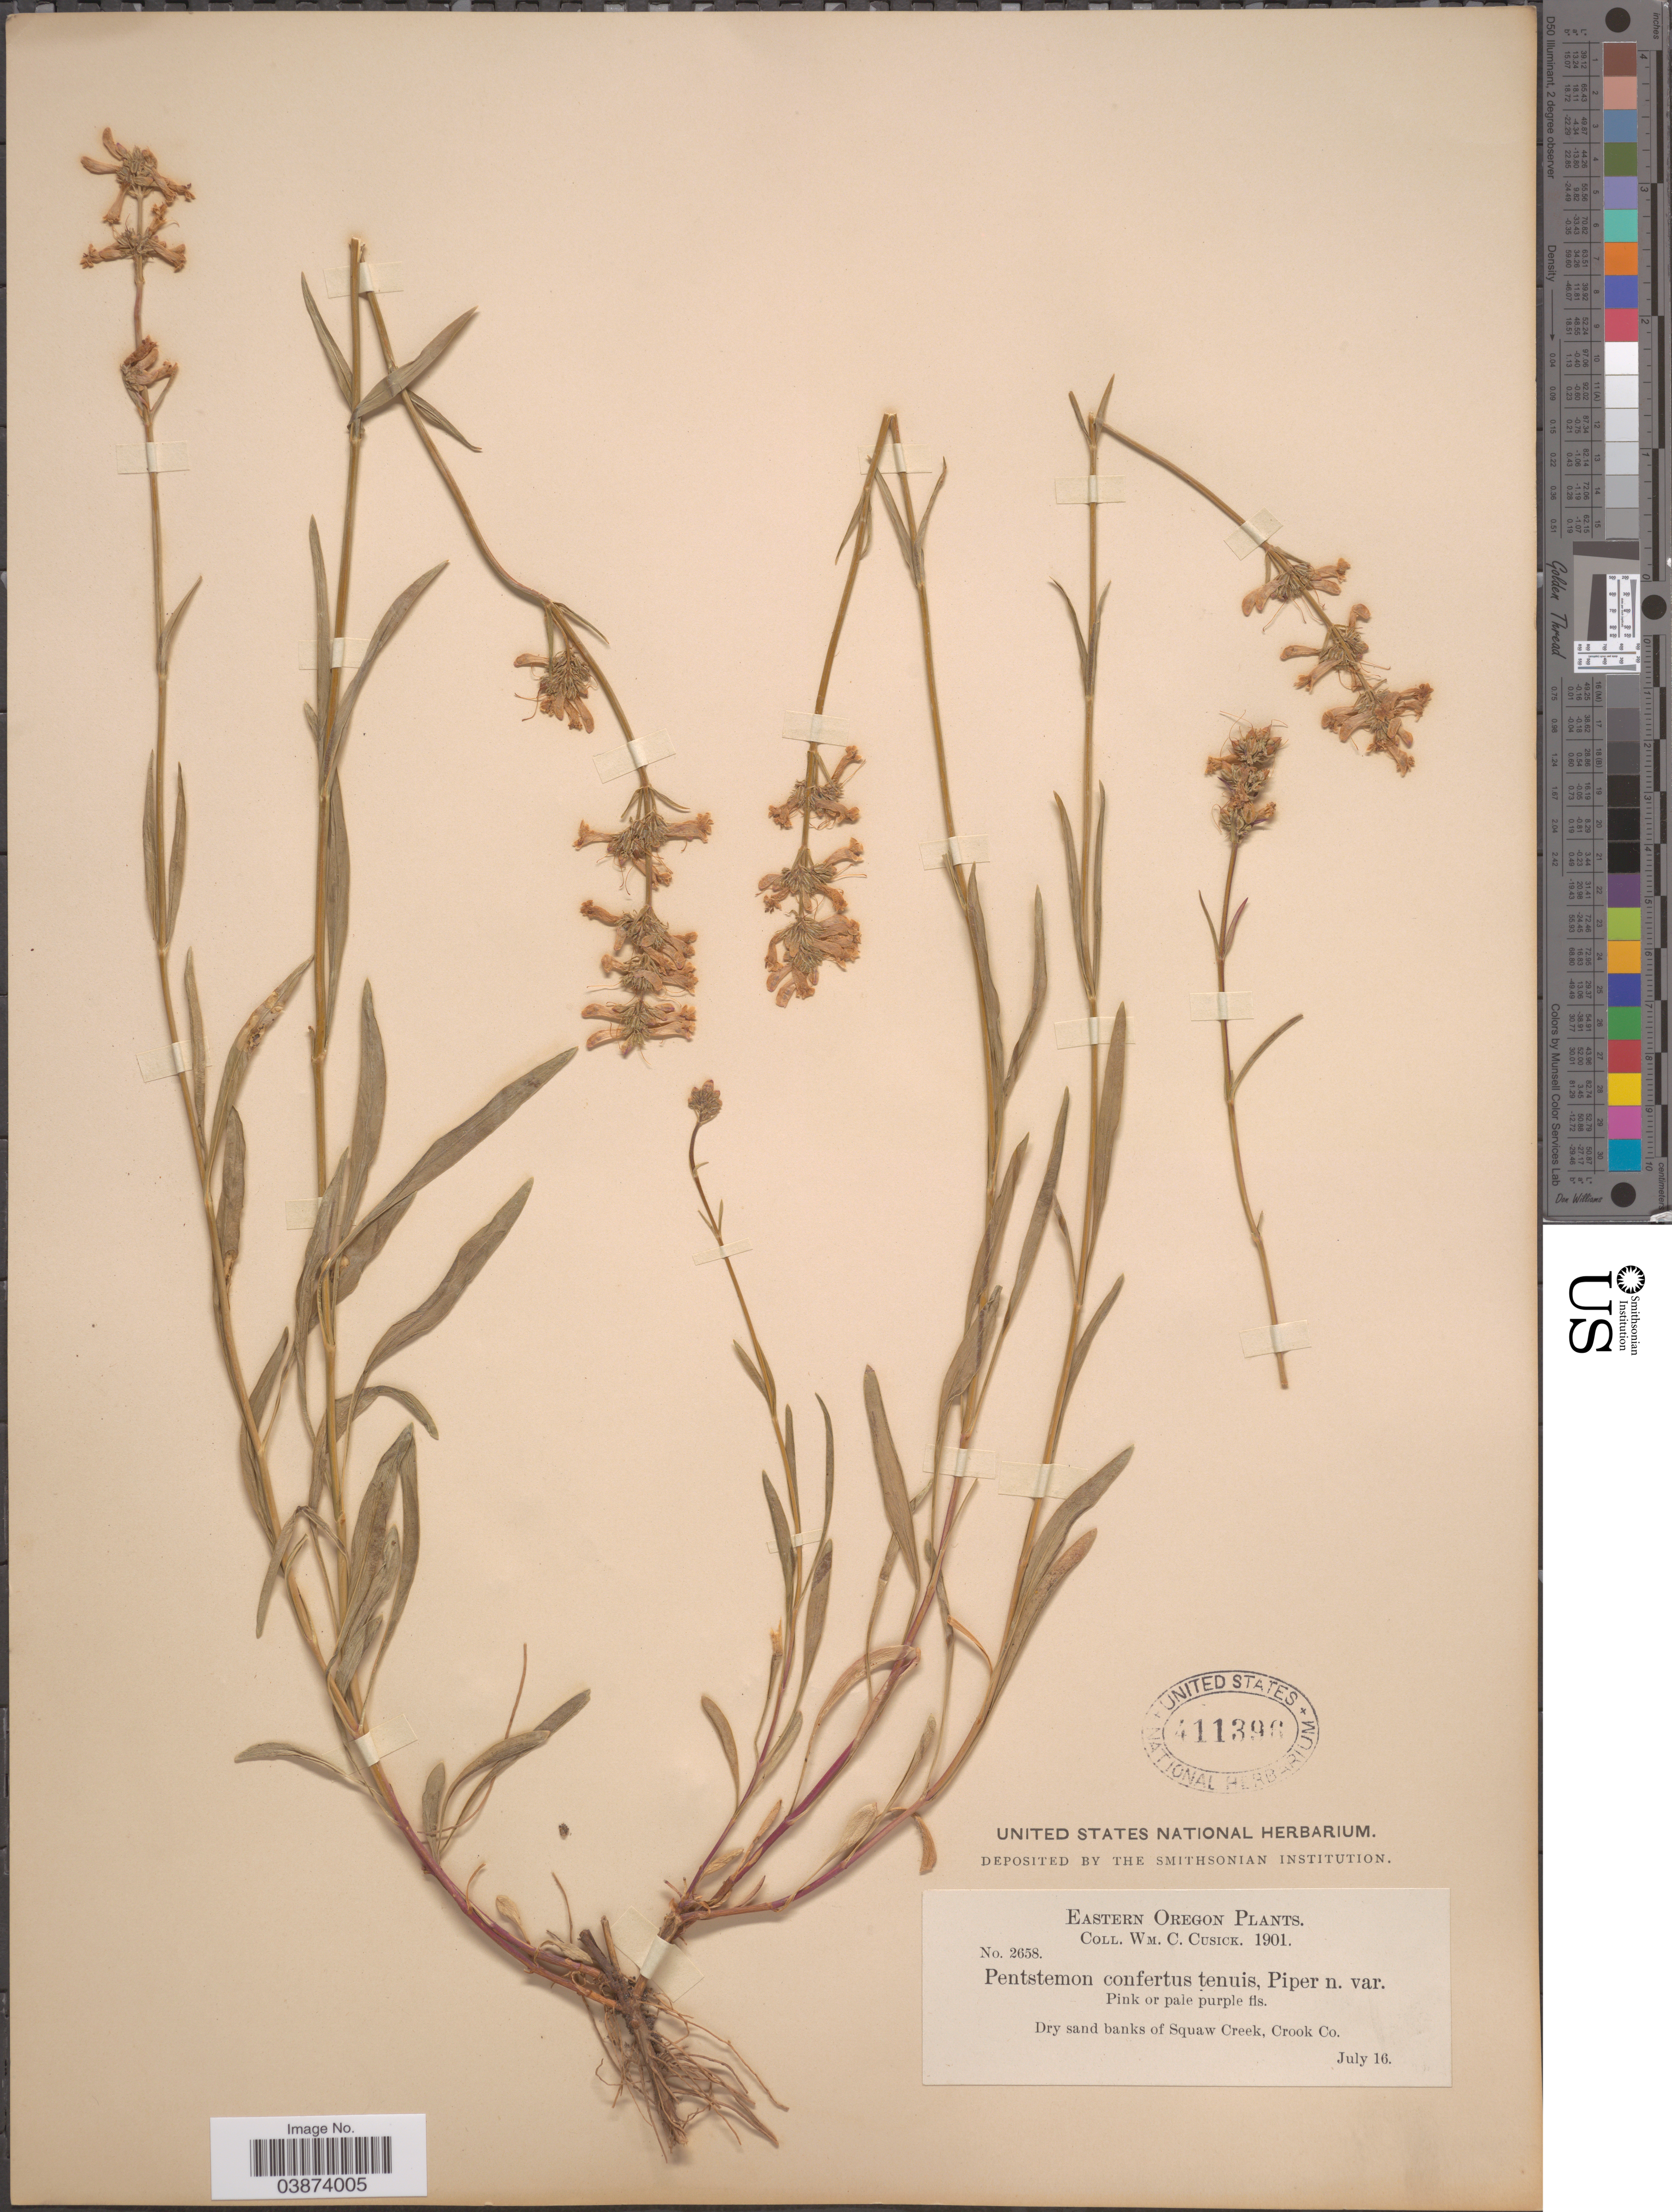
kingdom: Plantae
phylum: Tracheophyta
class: Magnoliopsida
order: Lamiales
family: Plantaginaceae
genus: Penstemon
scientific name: Penstemon confertus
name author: Douglas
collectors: W. C. Cusick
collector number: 2658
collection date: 1901-07-16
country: United States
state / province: Oregon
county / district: Crook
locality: Eastern Oregon. Dry sand banks of Squaw Creek, Crook Co.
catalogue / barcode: US 411396